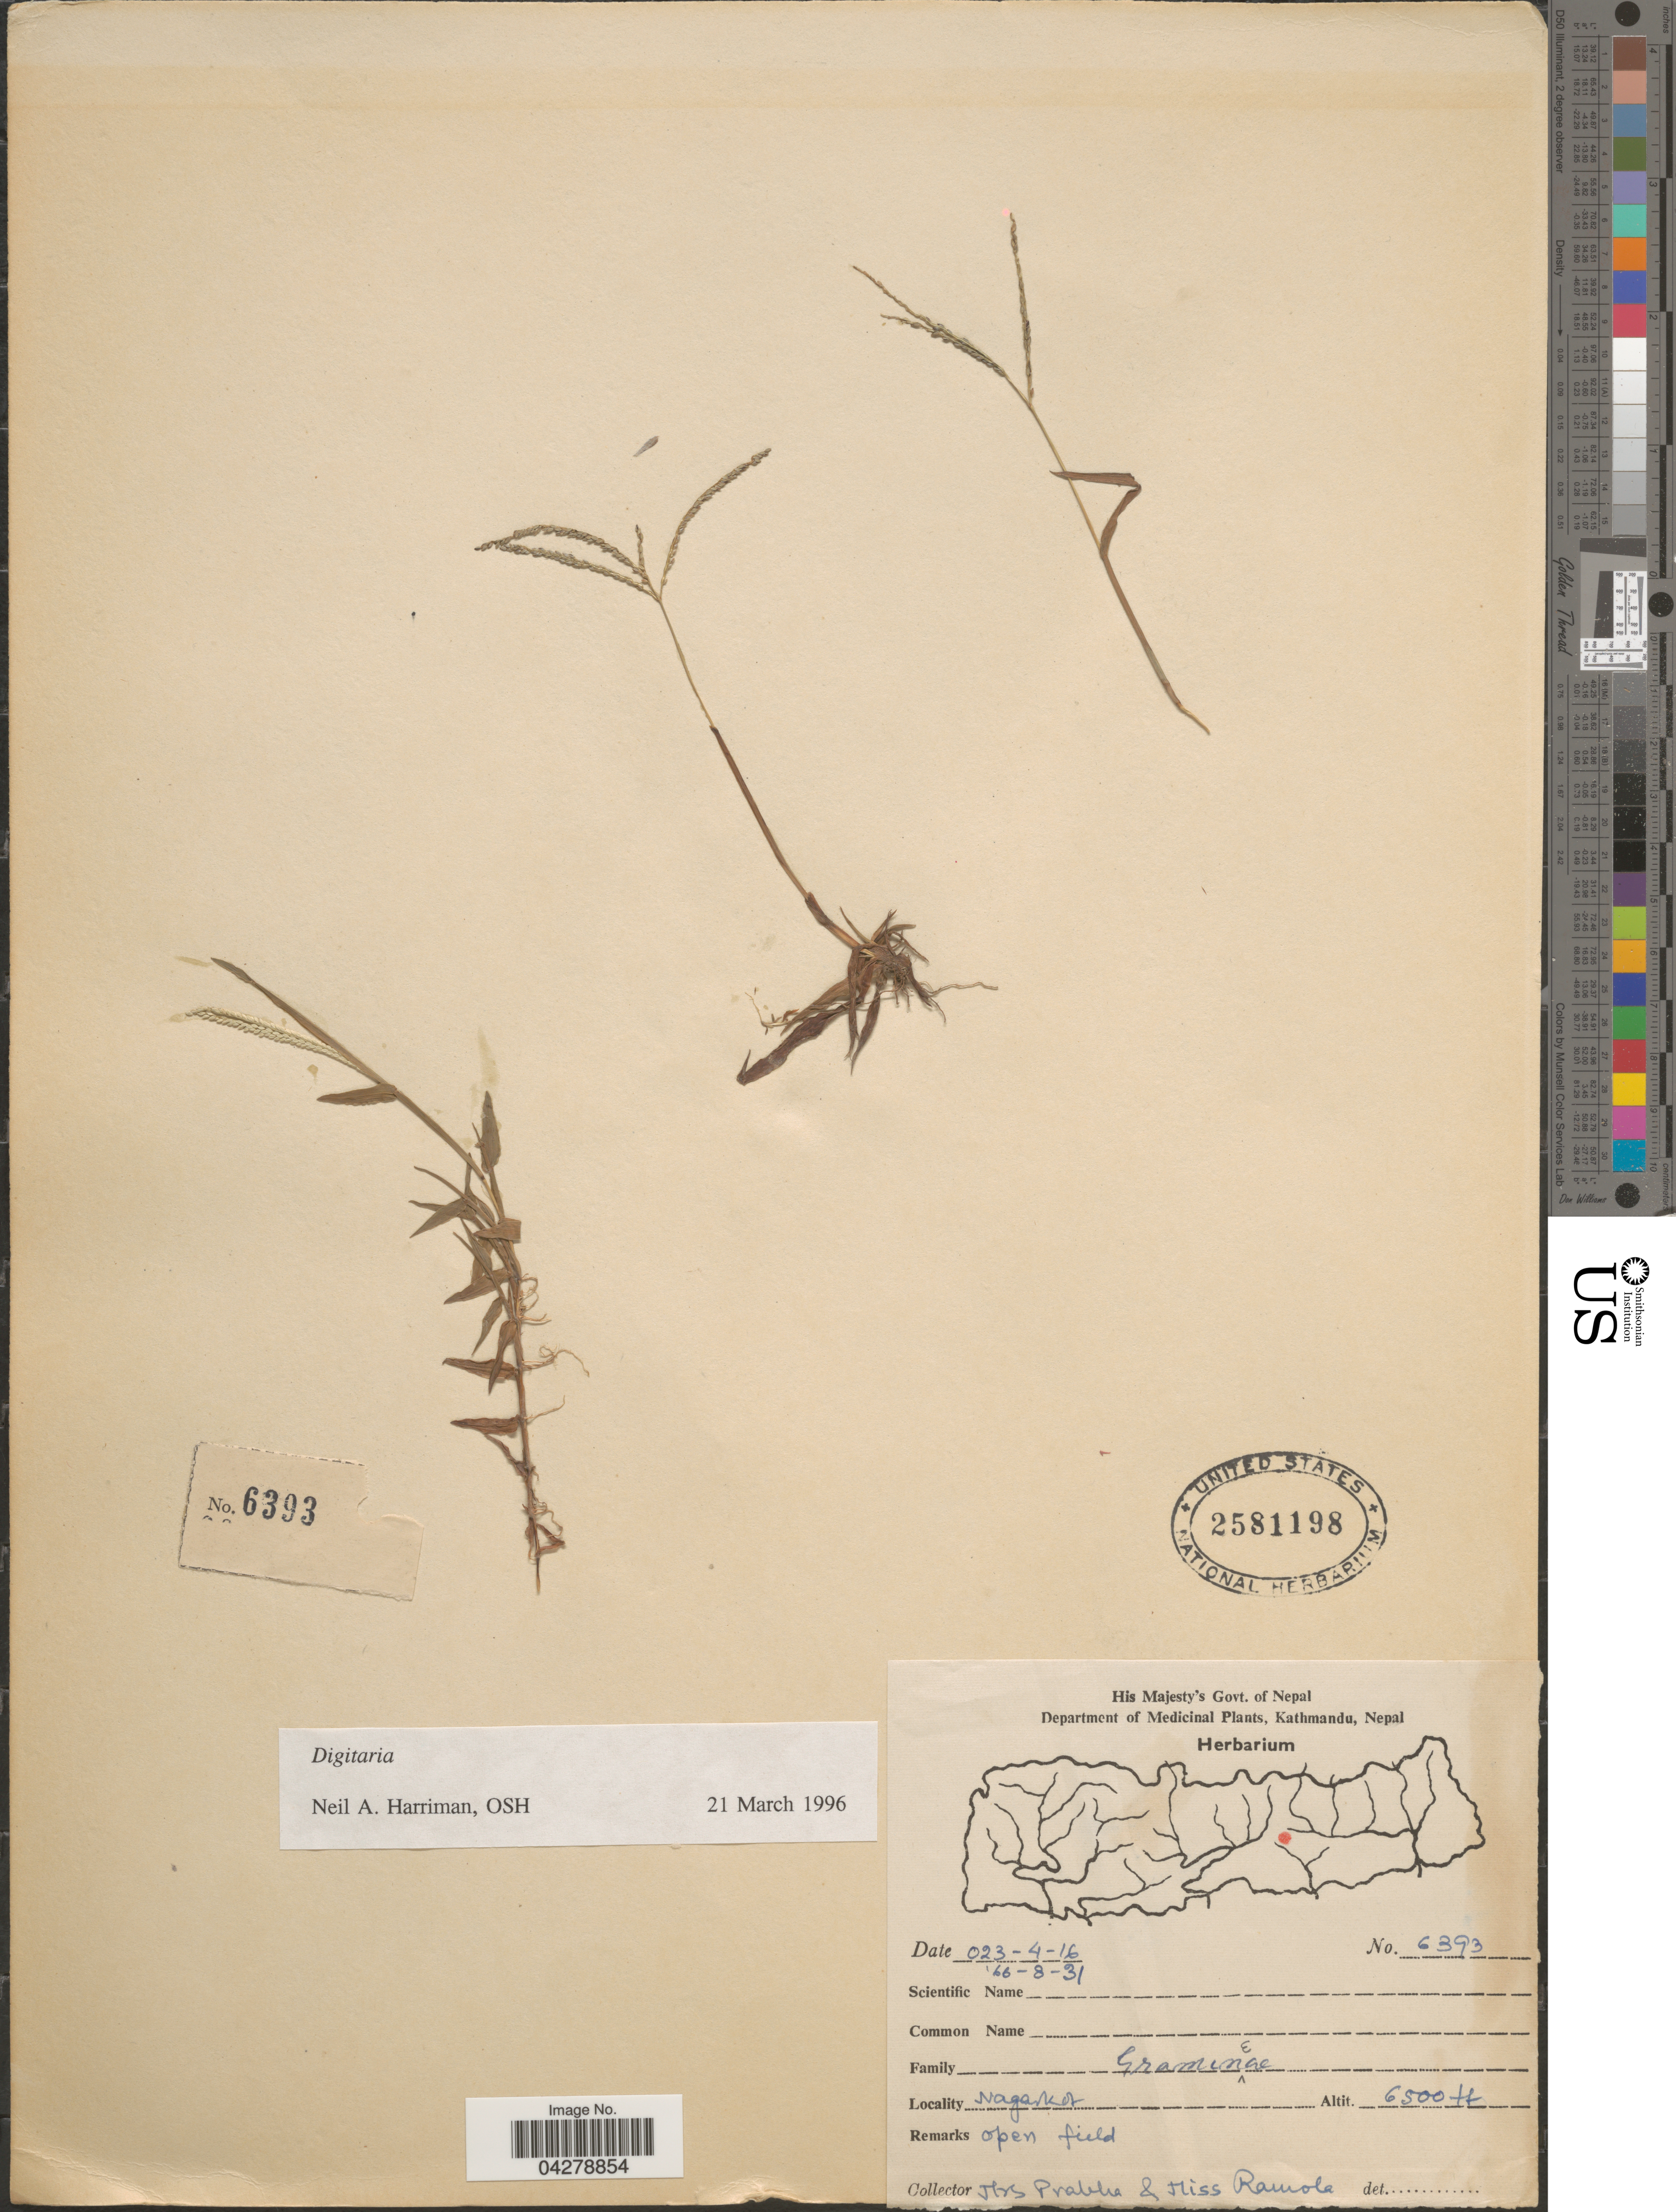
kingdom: Plantae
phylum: Tracheophyta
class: Liliopsida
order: Poales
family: Poaceae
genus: Digitaria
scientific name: Digitaria sp.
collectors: P. Pradhan & R. Thapa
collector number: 6393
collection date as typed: Transcribed d/m/y: 31/8/66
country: Nepal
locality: Nagarkot. Open field.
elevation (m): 1981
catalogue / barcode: US 2581198